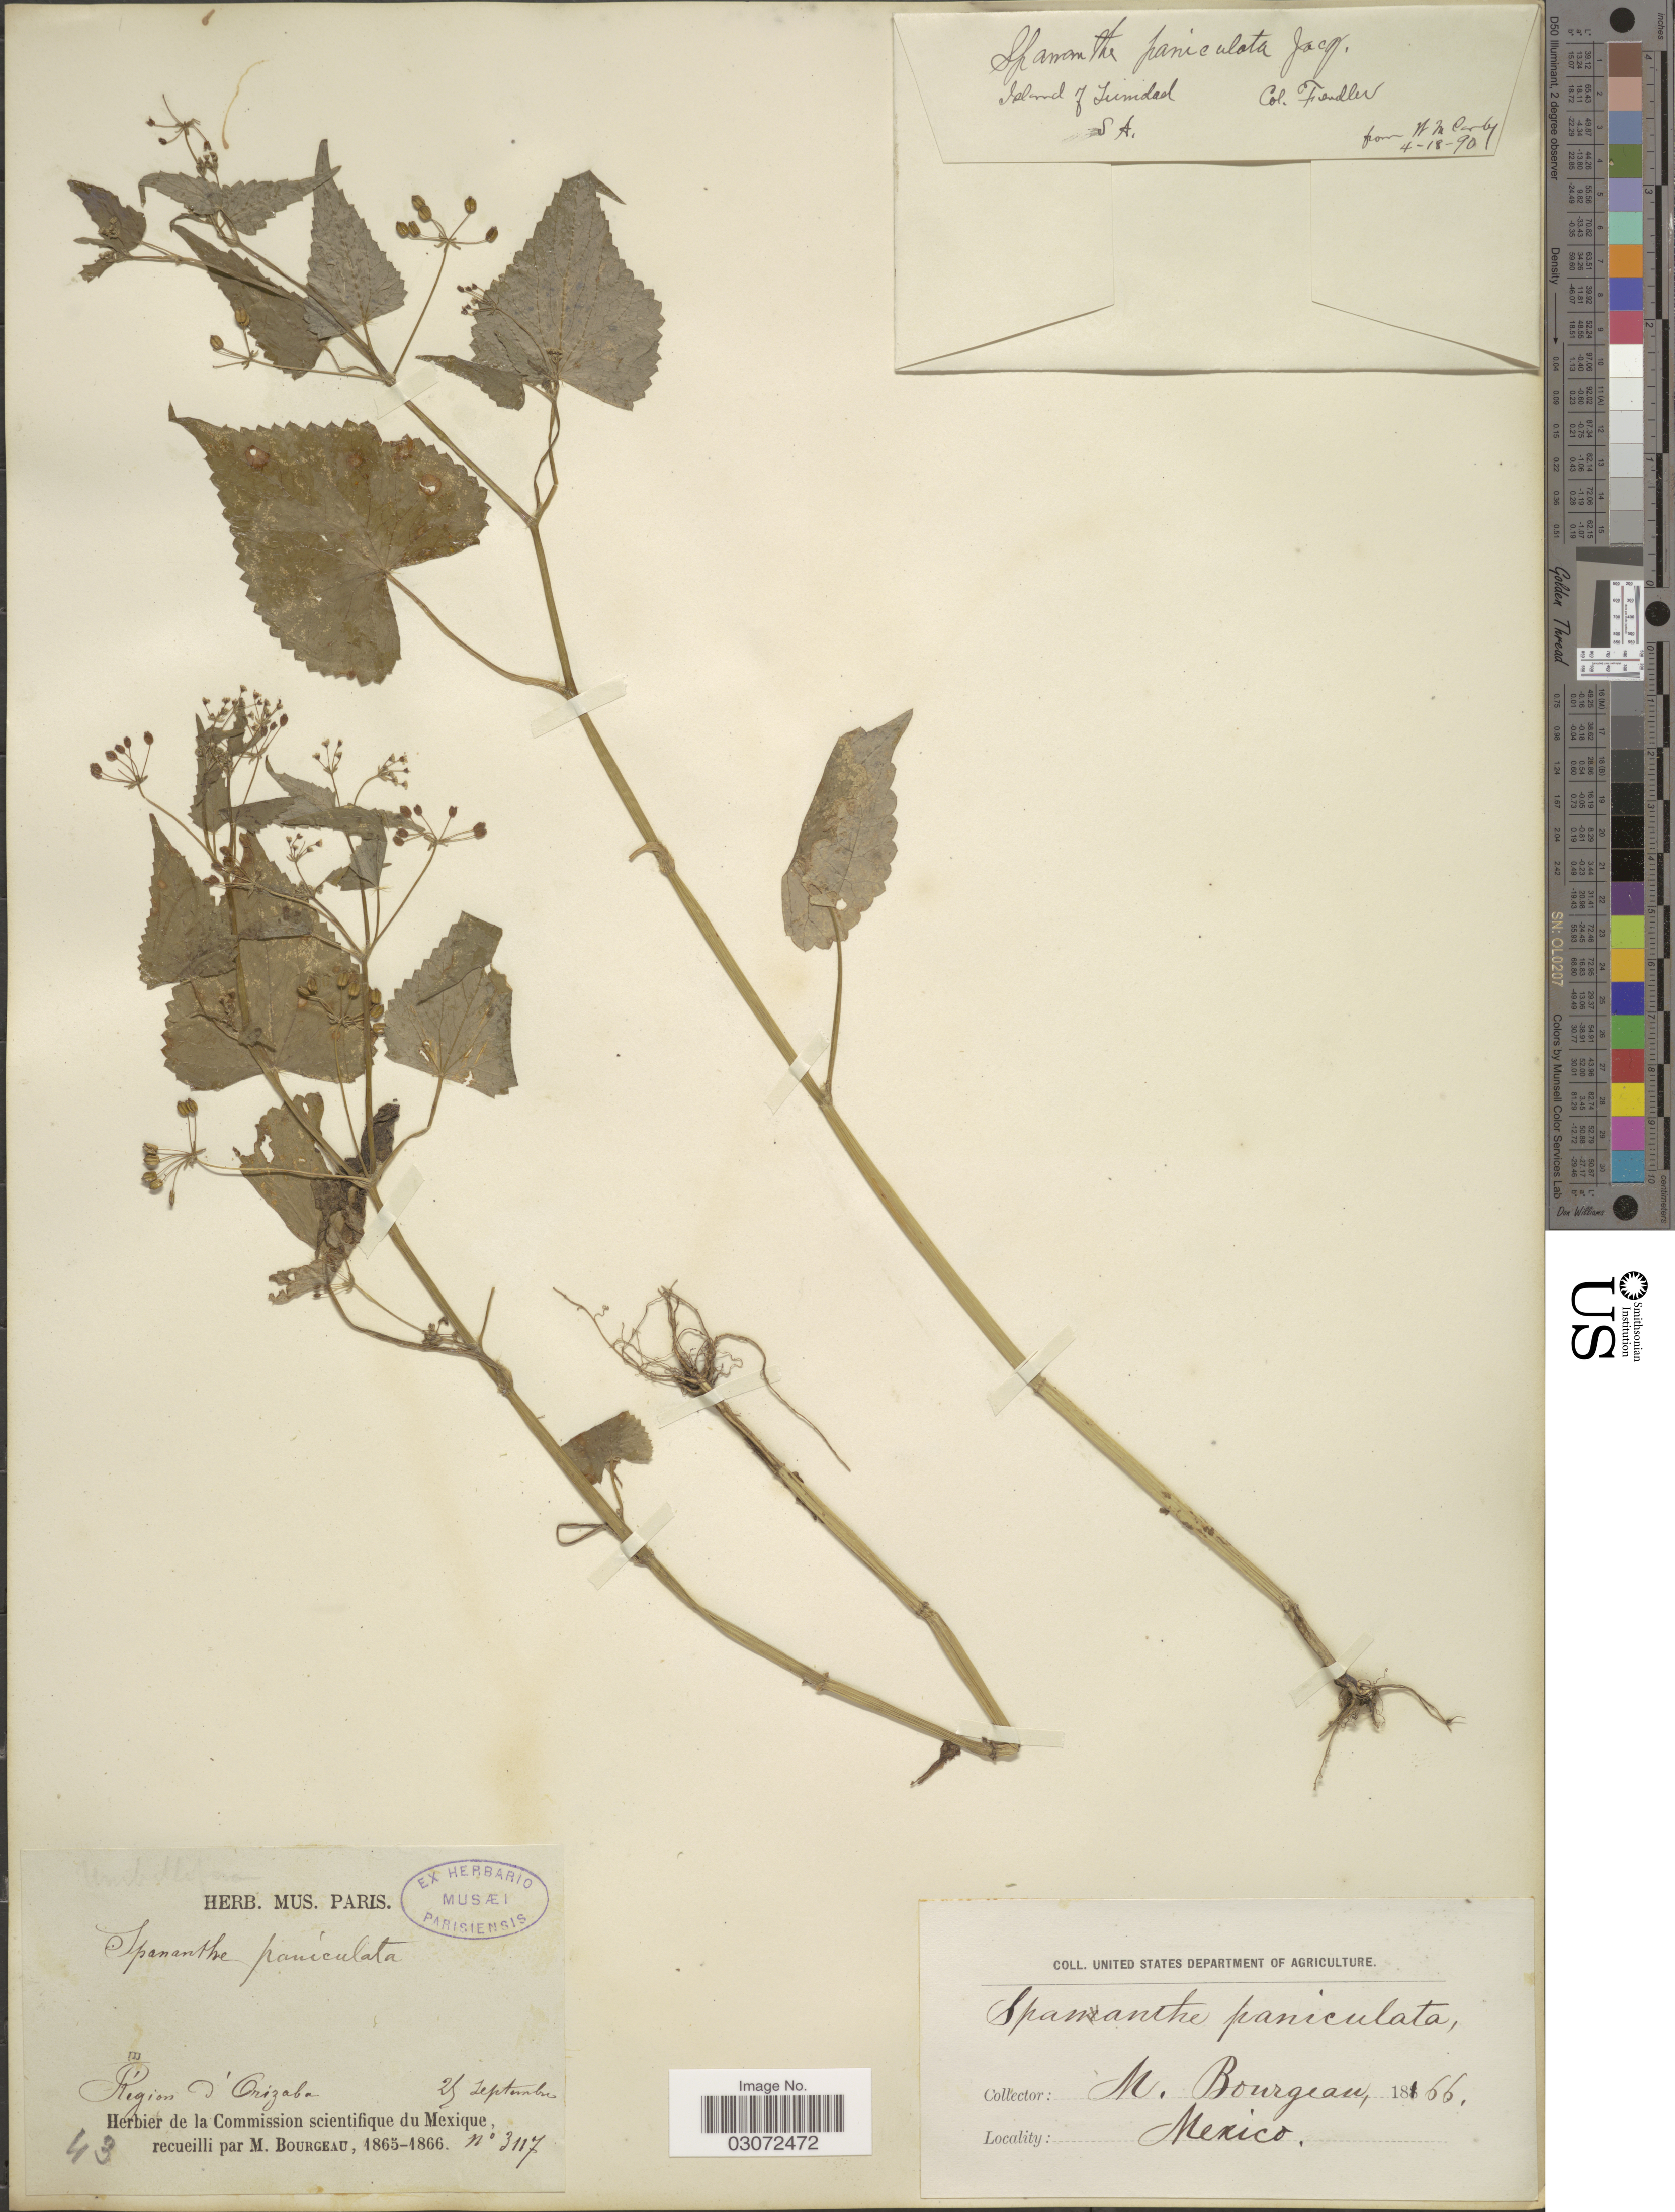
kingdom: Plantae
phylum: Tracheophyta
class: Magnoliopsida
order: Apiales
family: Apiaceae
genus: Spananthe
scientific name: Spananthe paniculata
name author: Jacq.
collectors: M. Bourgeau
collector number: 3117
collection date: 1866-09-25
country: Mexico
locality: Région d'Orizaba.